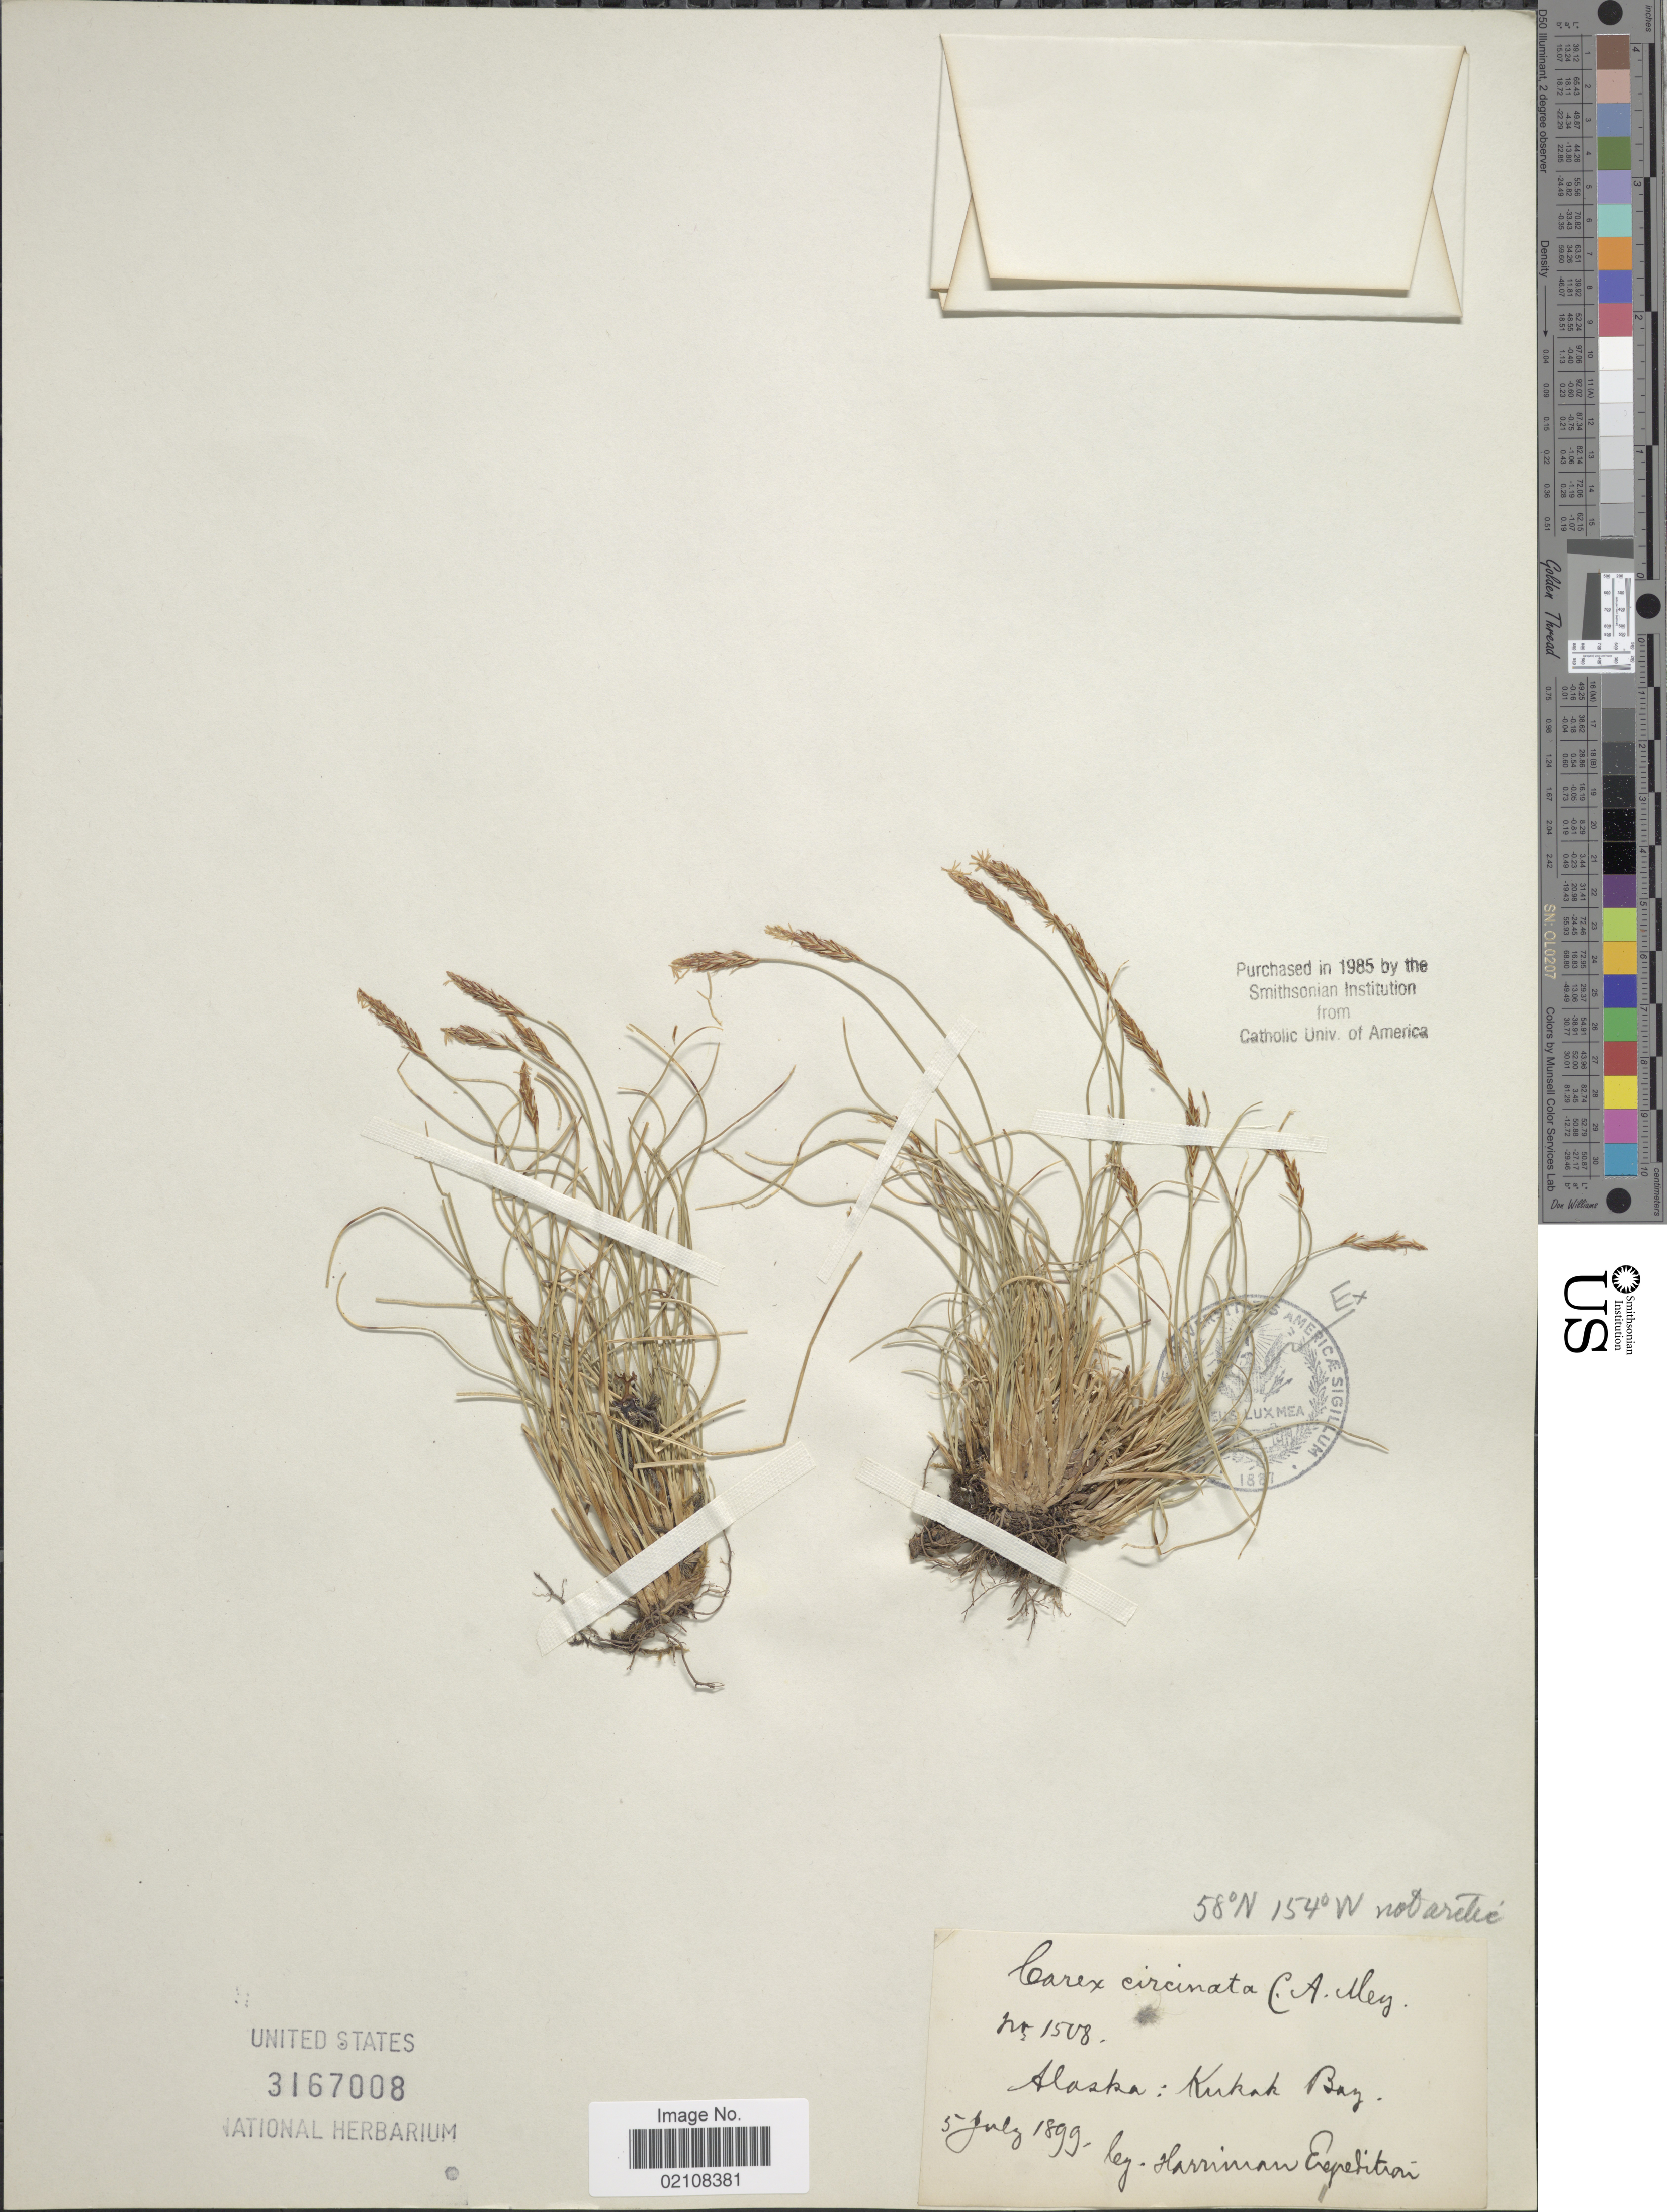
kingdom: Plantae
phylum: Tracheophyta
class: Liliopsida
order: Poales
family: Cyperaceae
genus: Carex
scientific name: Carex circinata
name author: C.A. Mey.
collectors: Harriman Expedition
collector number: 1508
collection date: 1899-07-04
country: United States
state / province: Alaska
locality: Alaska: Kukak Bay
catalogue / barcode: US 3167008